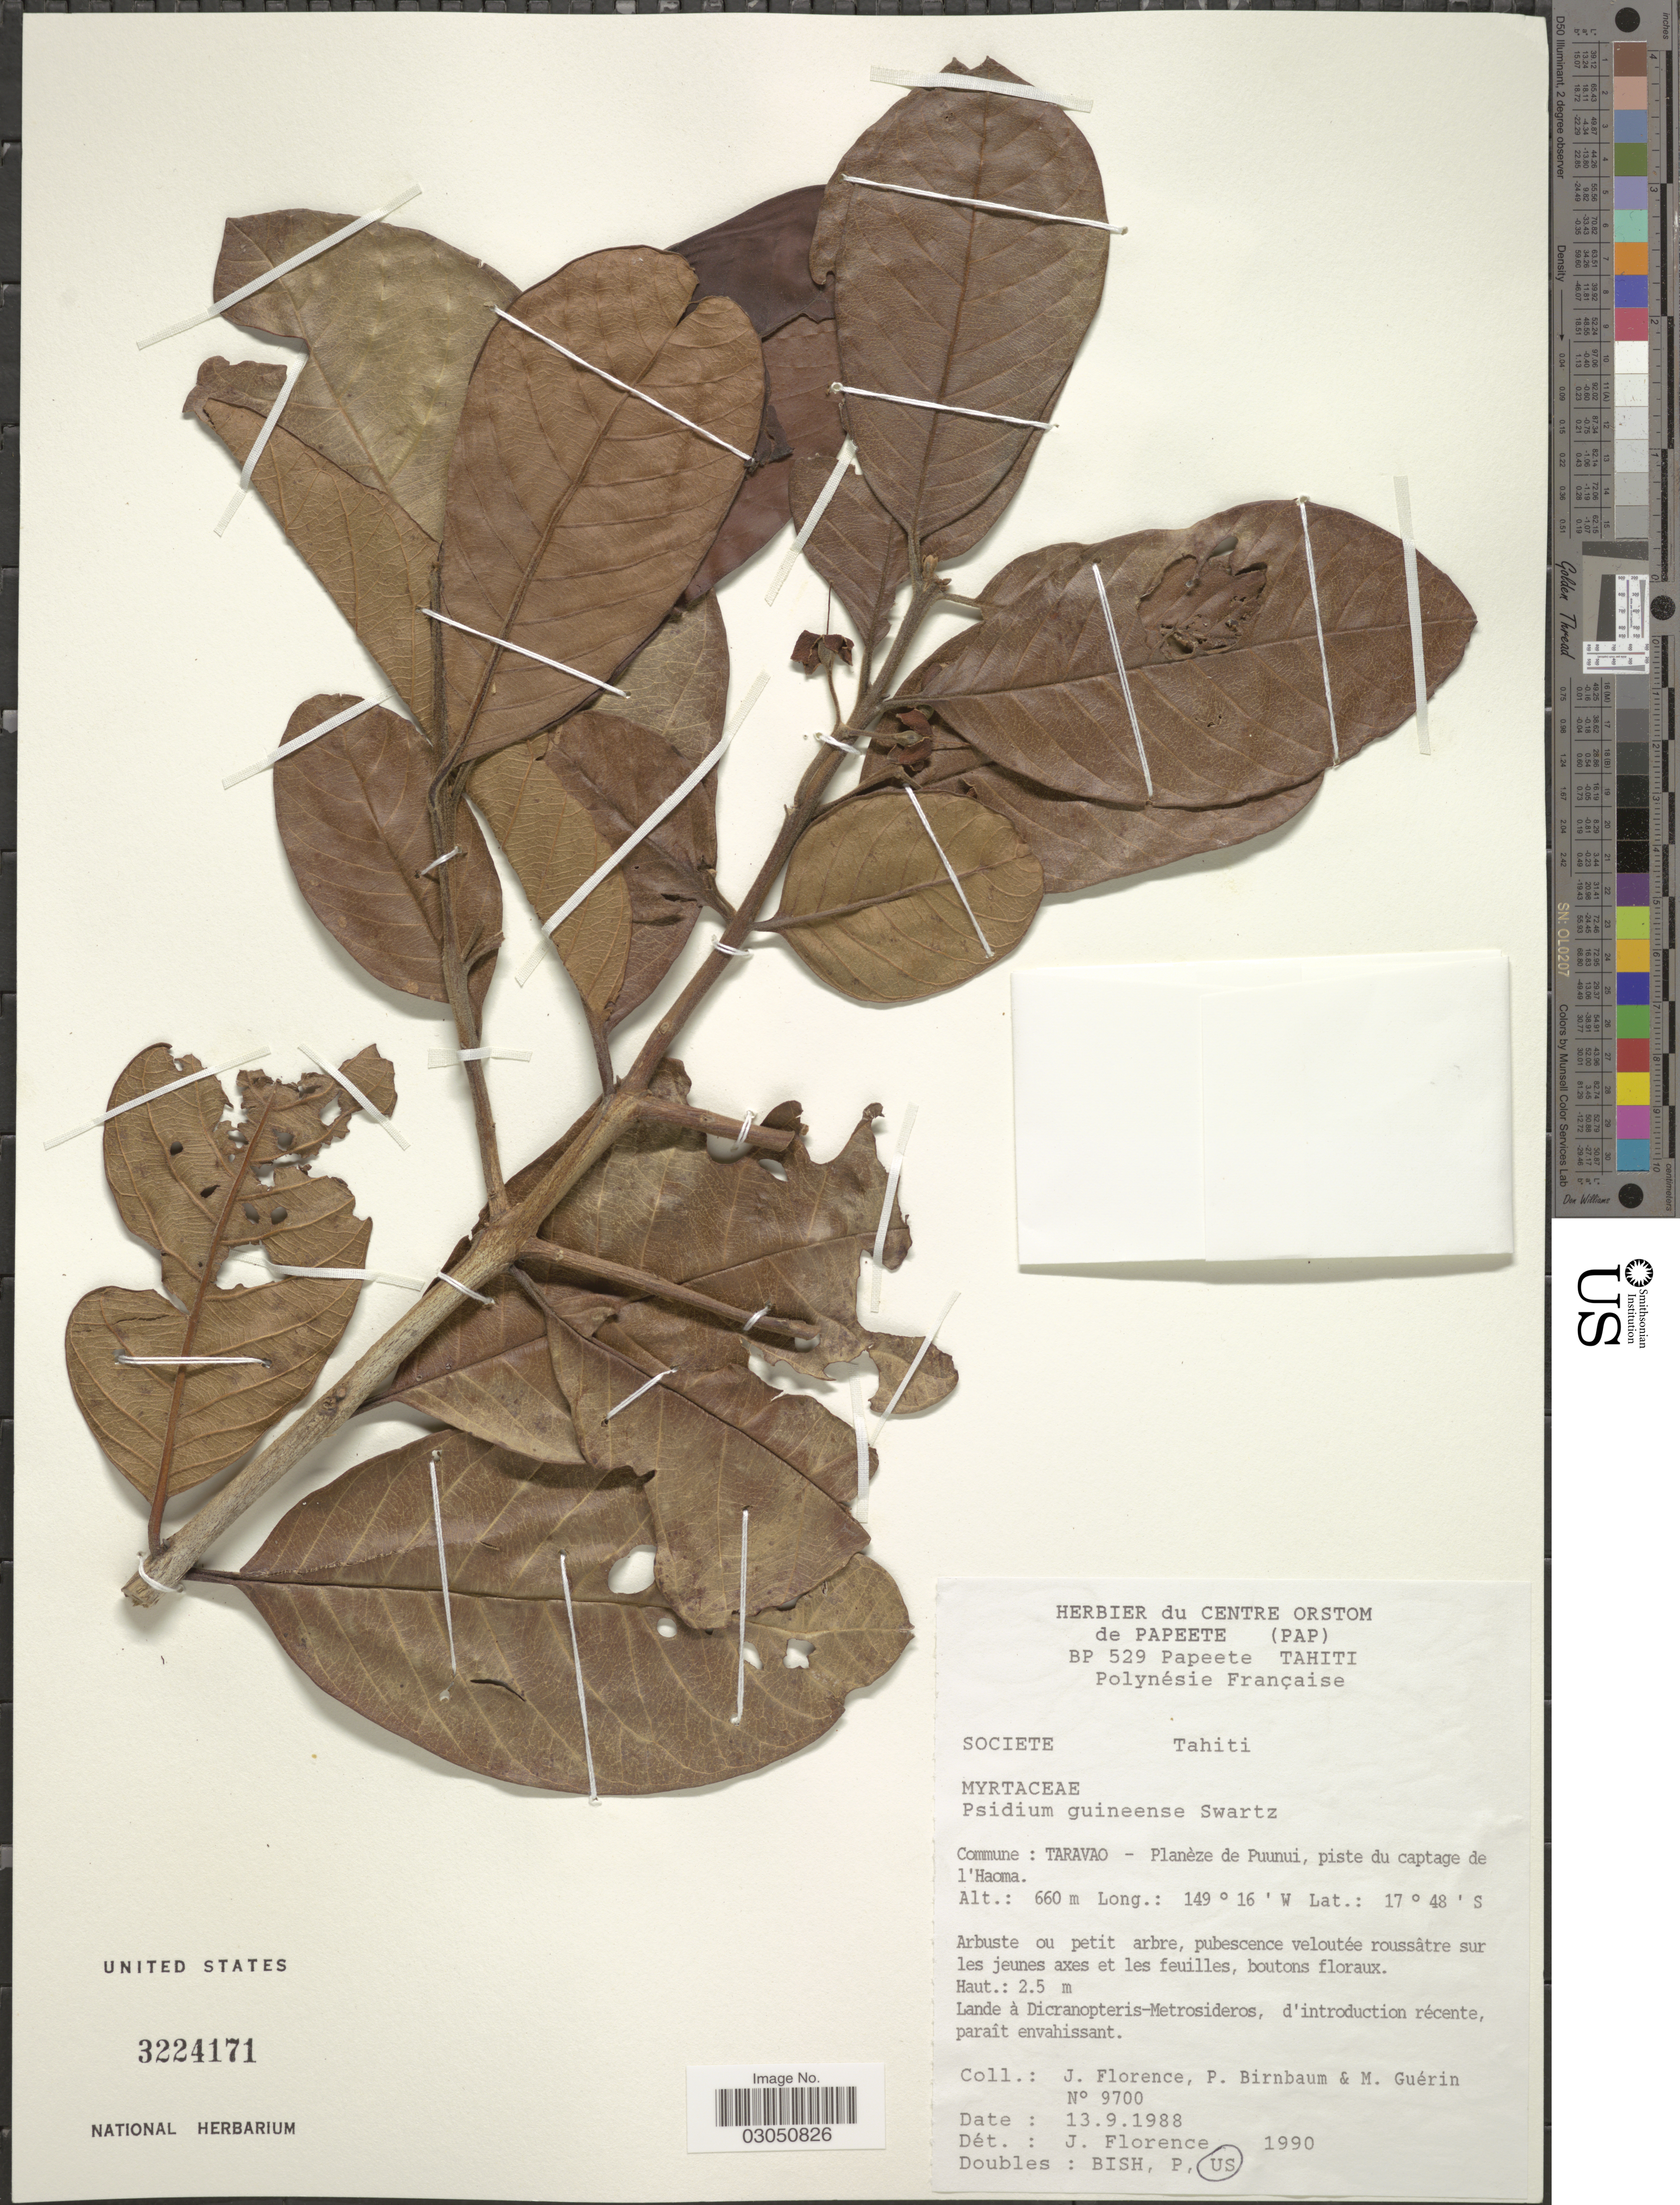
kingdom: Plantae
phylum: Tracheophyta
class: Magnoliopsida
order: Myrtales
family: Myrtaceae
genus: Psidium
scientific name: Psidium guineense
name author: Sw.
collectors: J. Florence, P. Birnbaum & M. Guérin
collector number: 9700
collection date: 1988-09-13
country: French Polynesia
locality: Societe. Tahiti. Commune: TARAVAO - Planèze de Puunui, piste du captage de l'Haoma.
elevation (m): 660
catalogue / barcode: US 3224171